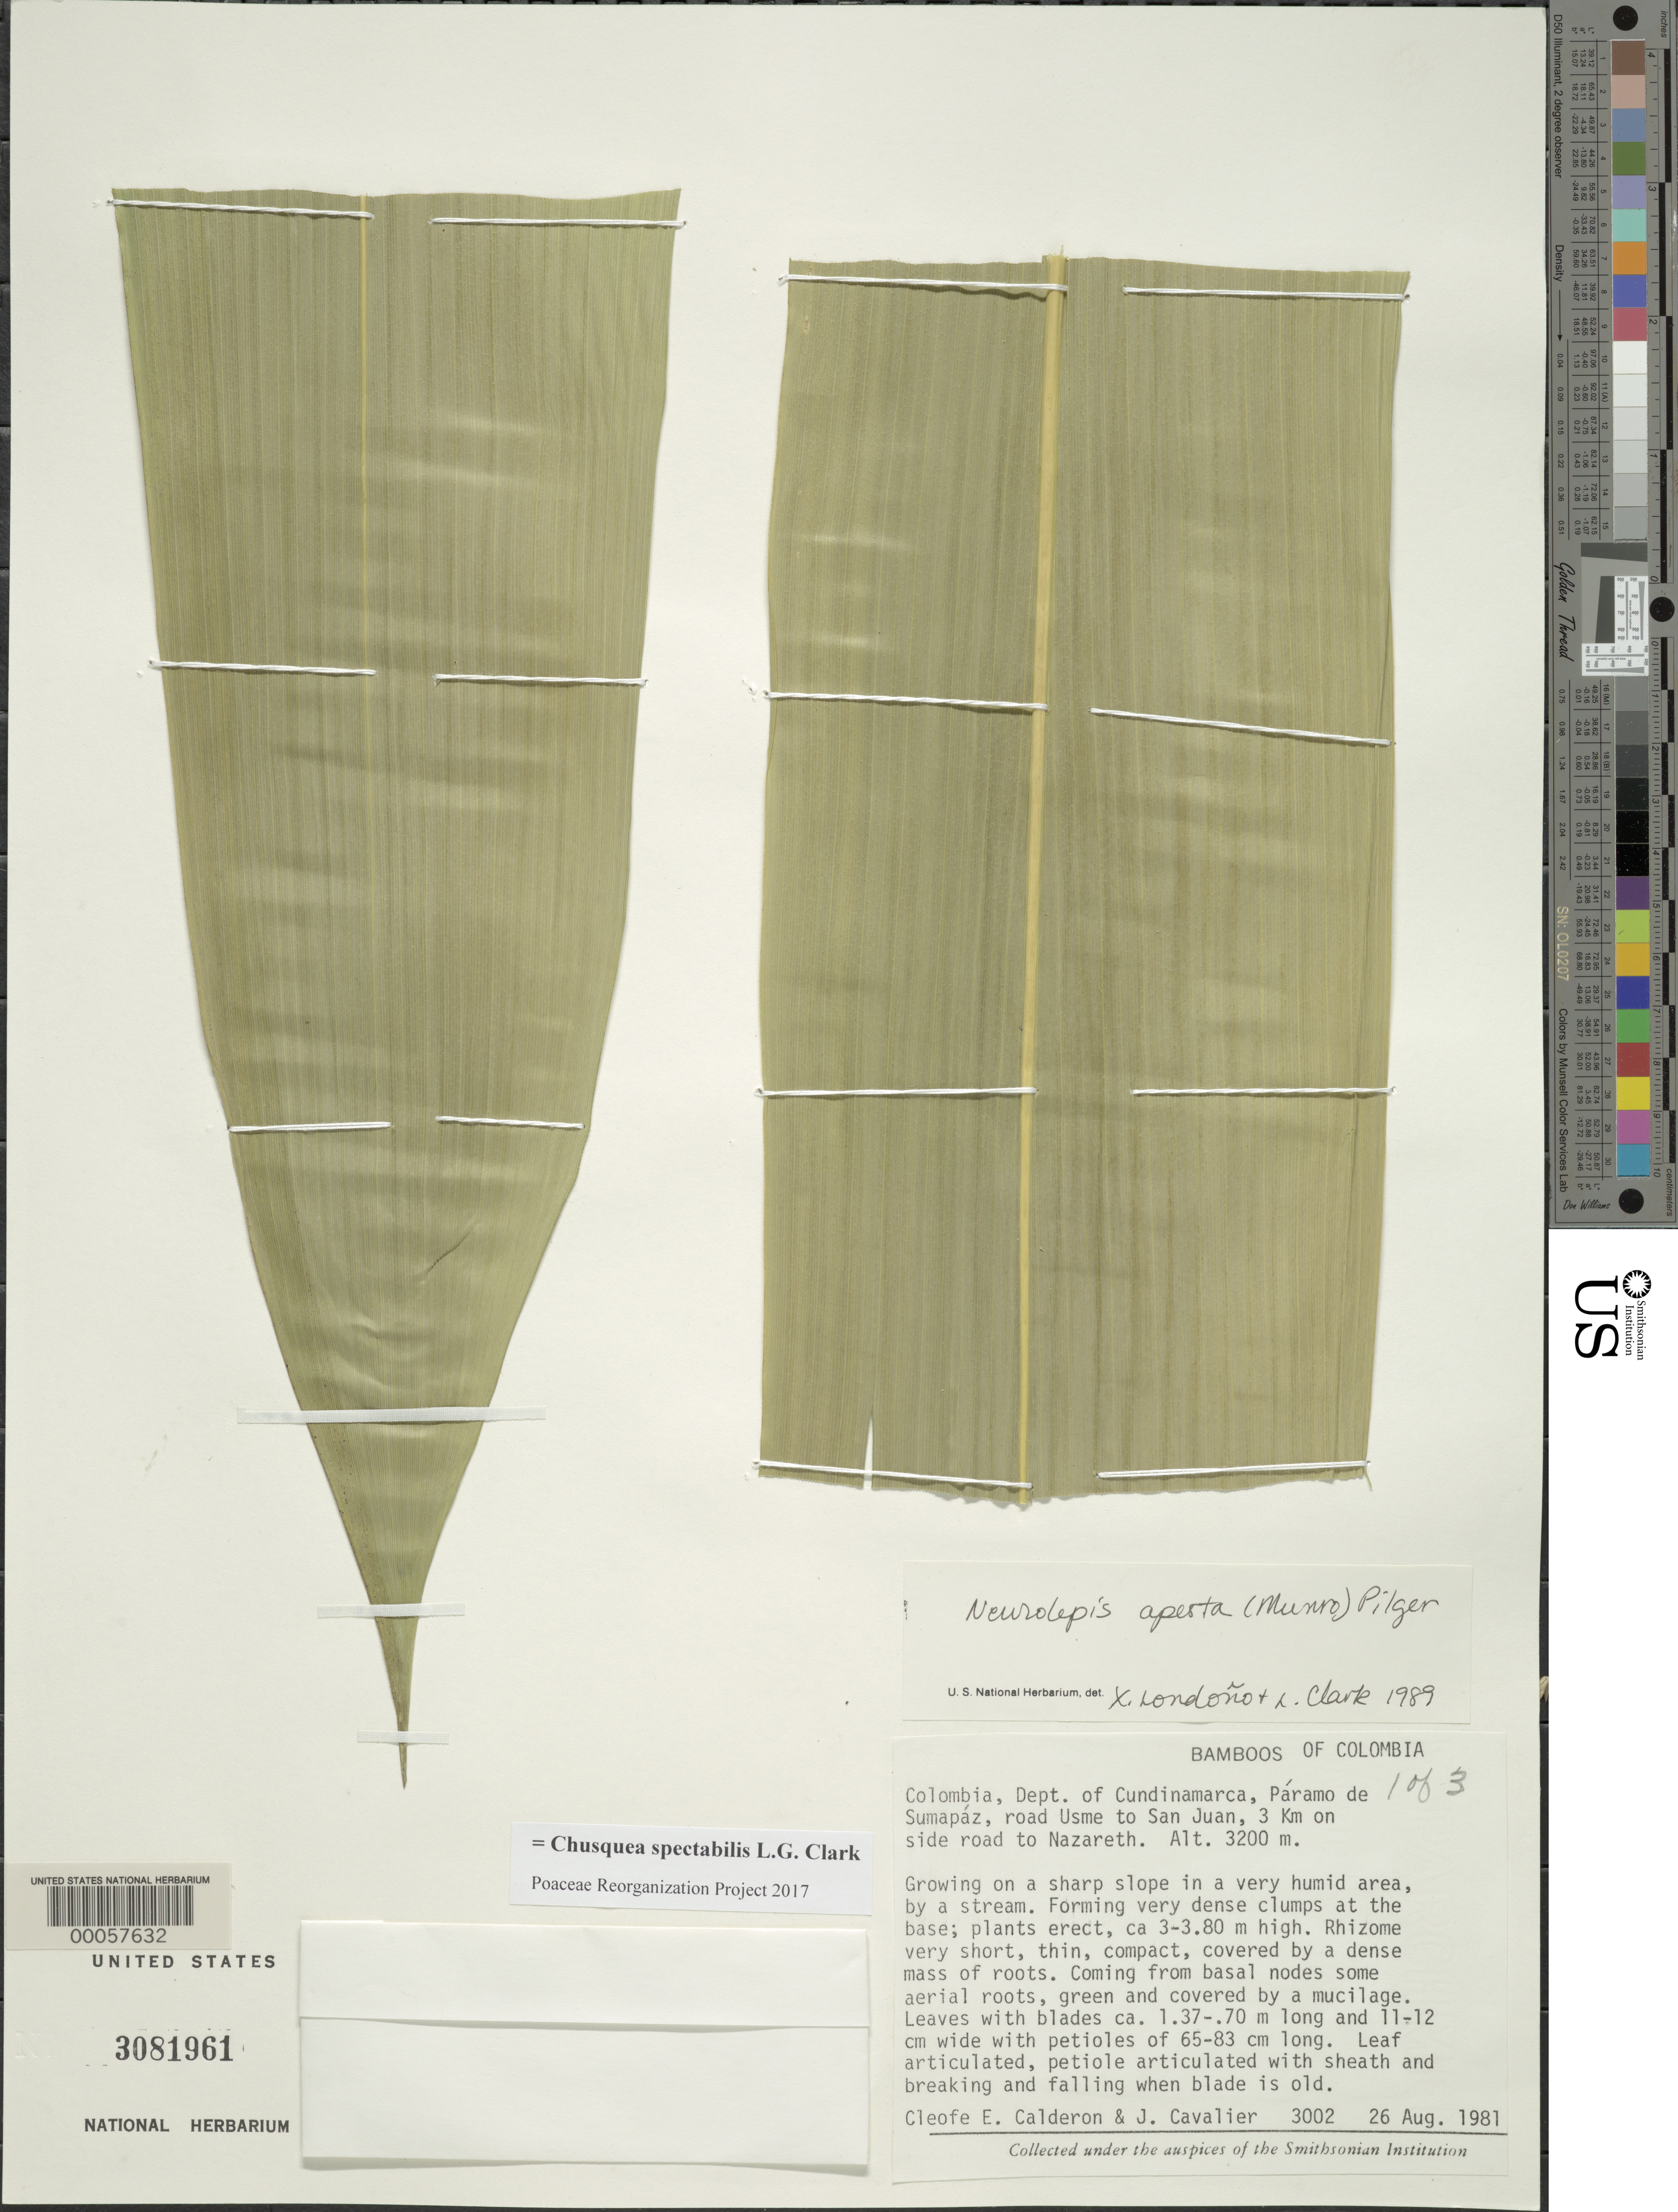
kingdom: Plantae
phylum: Tracheophyta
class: Liliopsida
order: Poales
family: Poaceae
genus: Chusquea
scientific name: Chusquea spectabilis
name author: L.G. Clark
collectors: C. E. Calderón & J. Cavalier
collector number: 3002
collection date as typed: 26 Aug 1981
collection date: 1981-08-26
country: Colombia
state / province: Cundinamarca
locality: Paramo de Sumapaz, Usme to San Juan road, 3 km on side road to Nazareth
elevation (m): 3200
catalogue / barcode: US 3081961